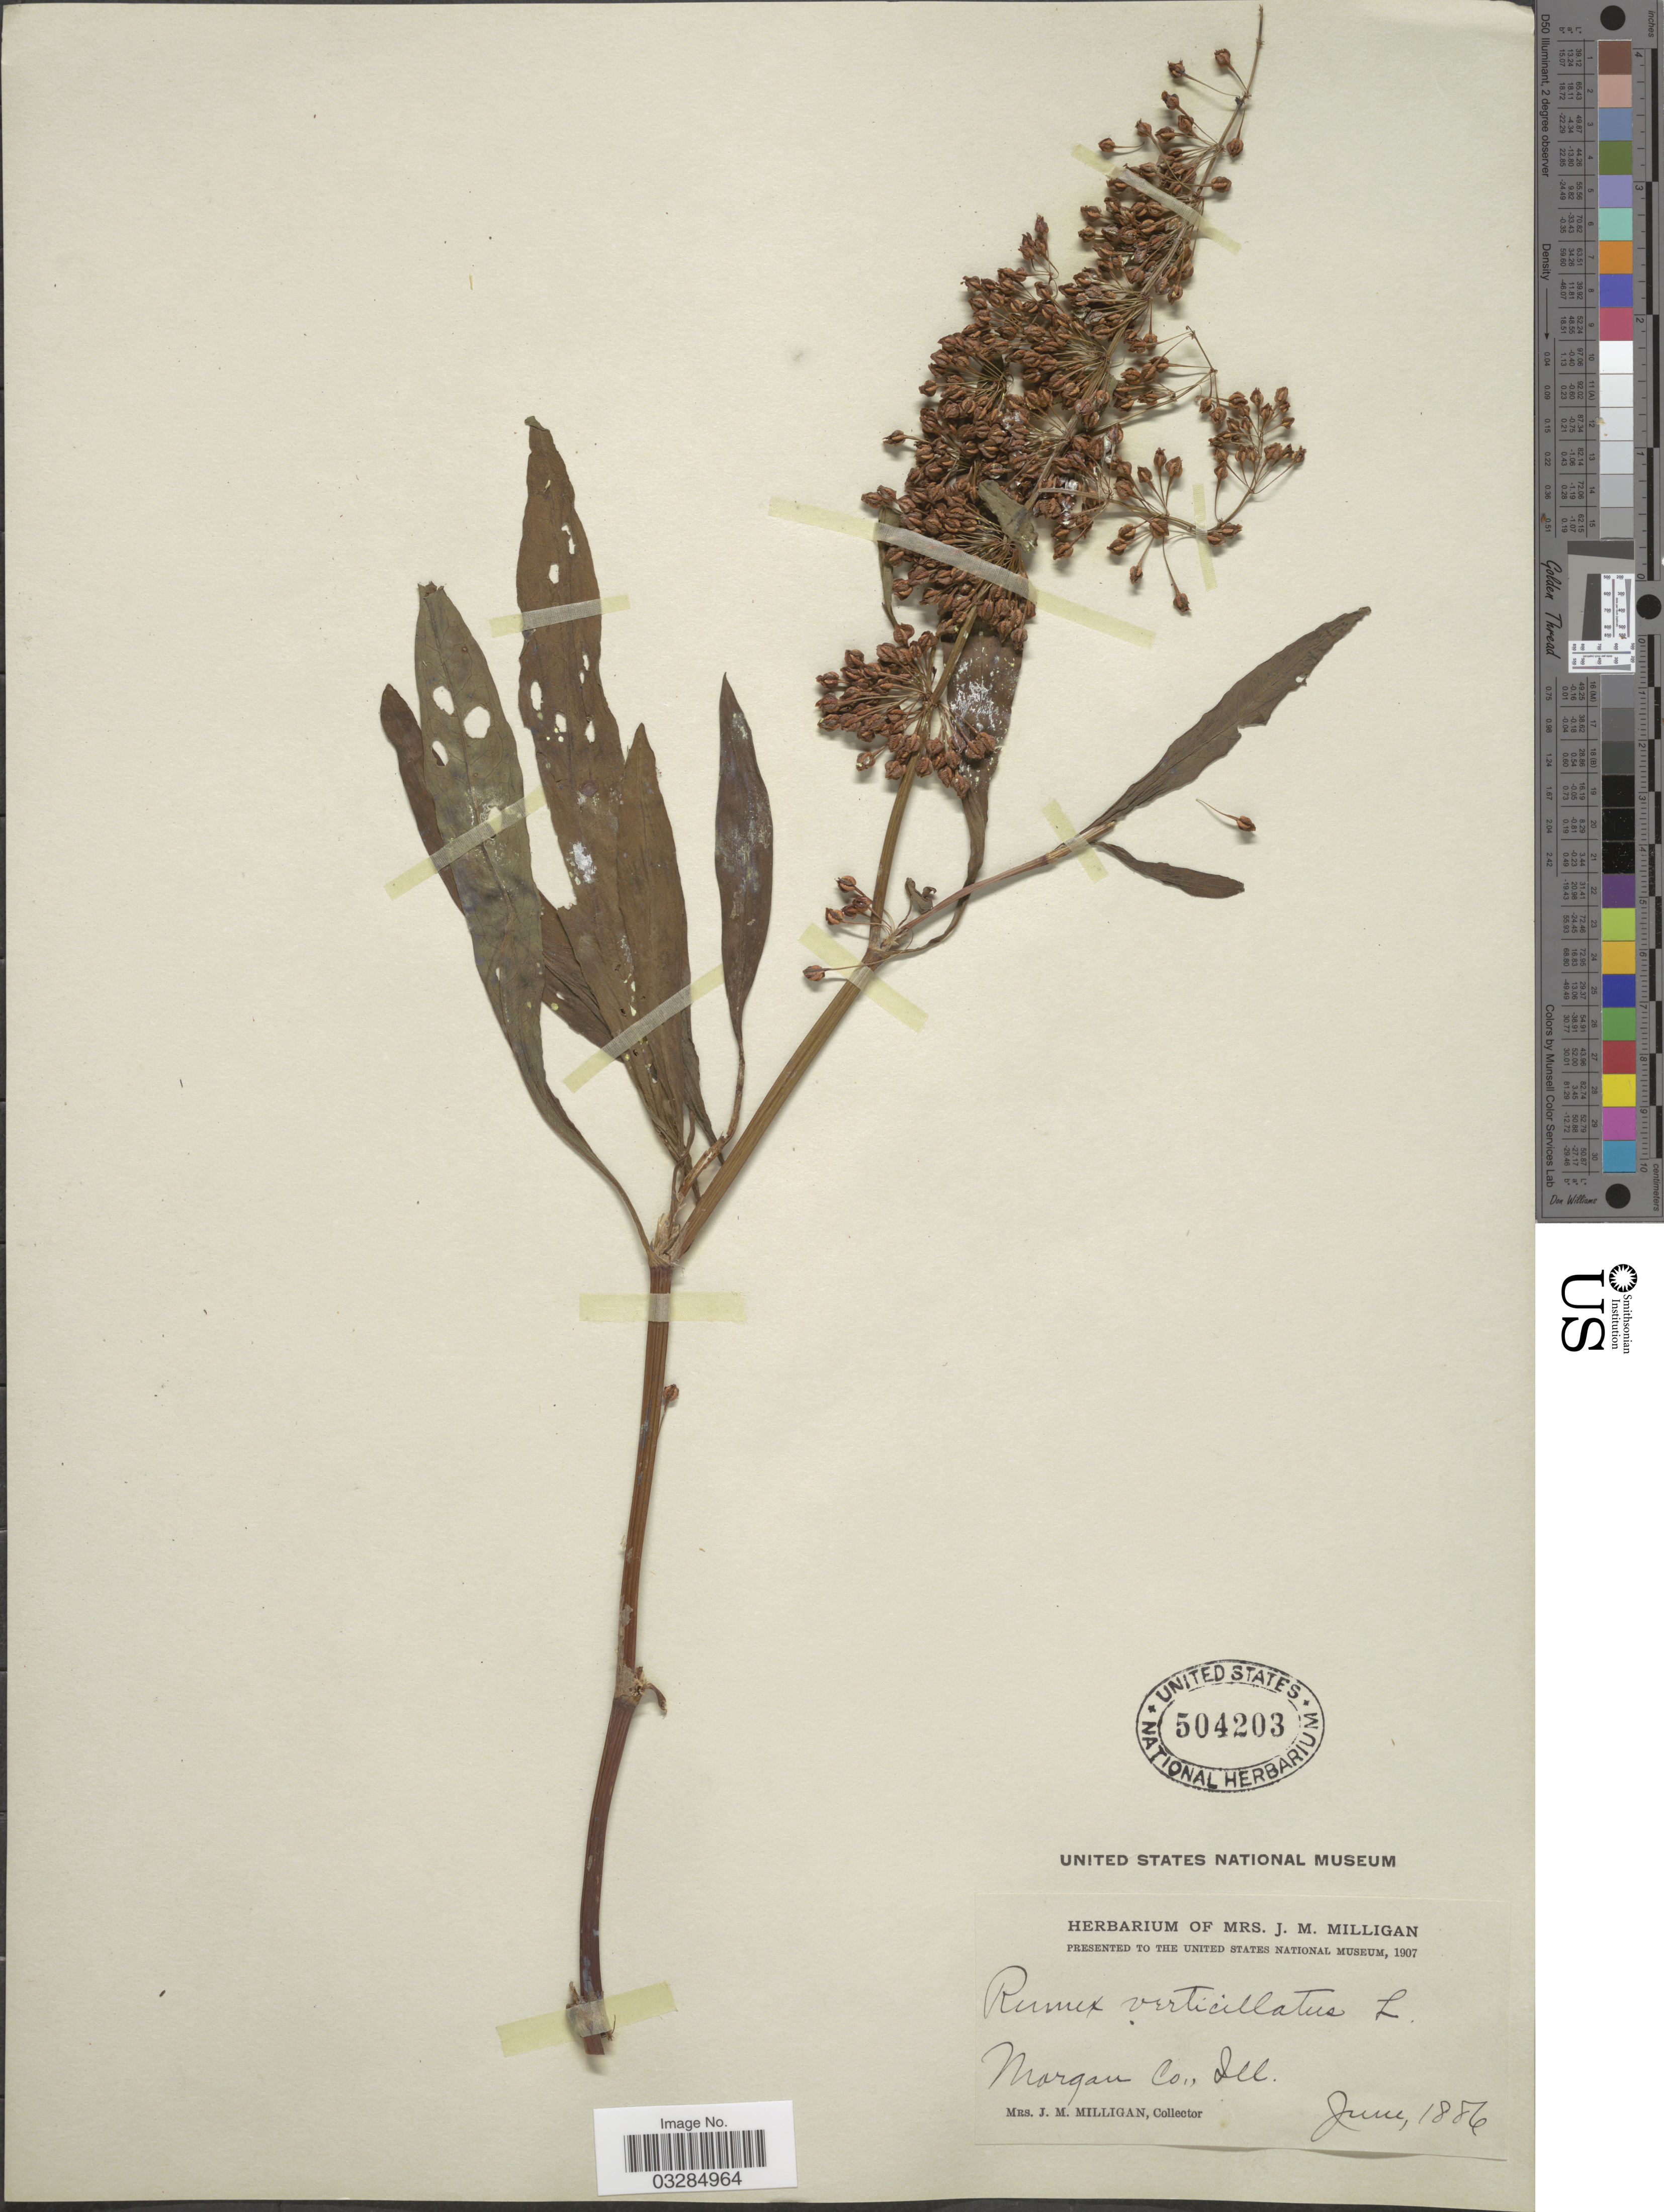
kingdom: Plantae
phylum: Tracheophyta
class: Magnoliopsida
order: Caryophyllales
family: Polygonaceae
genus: Rumex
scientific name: Rumex verticillatus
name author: L.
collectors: J. Milligan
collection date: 1886-06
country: United States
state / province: Illinois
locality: Morgan Co.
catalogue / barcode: US 504203